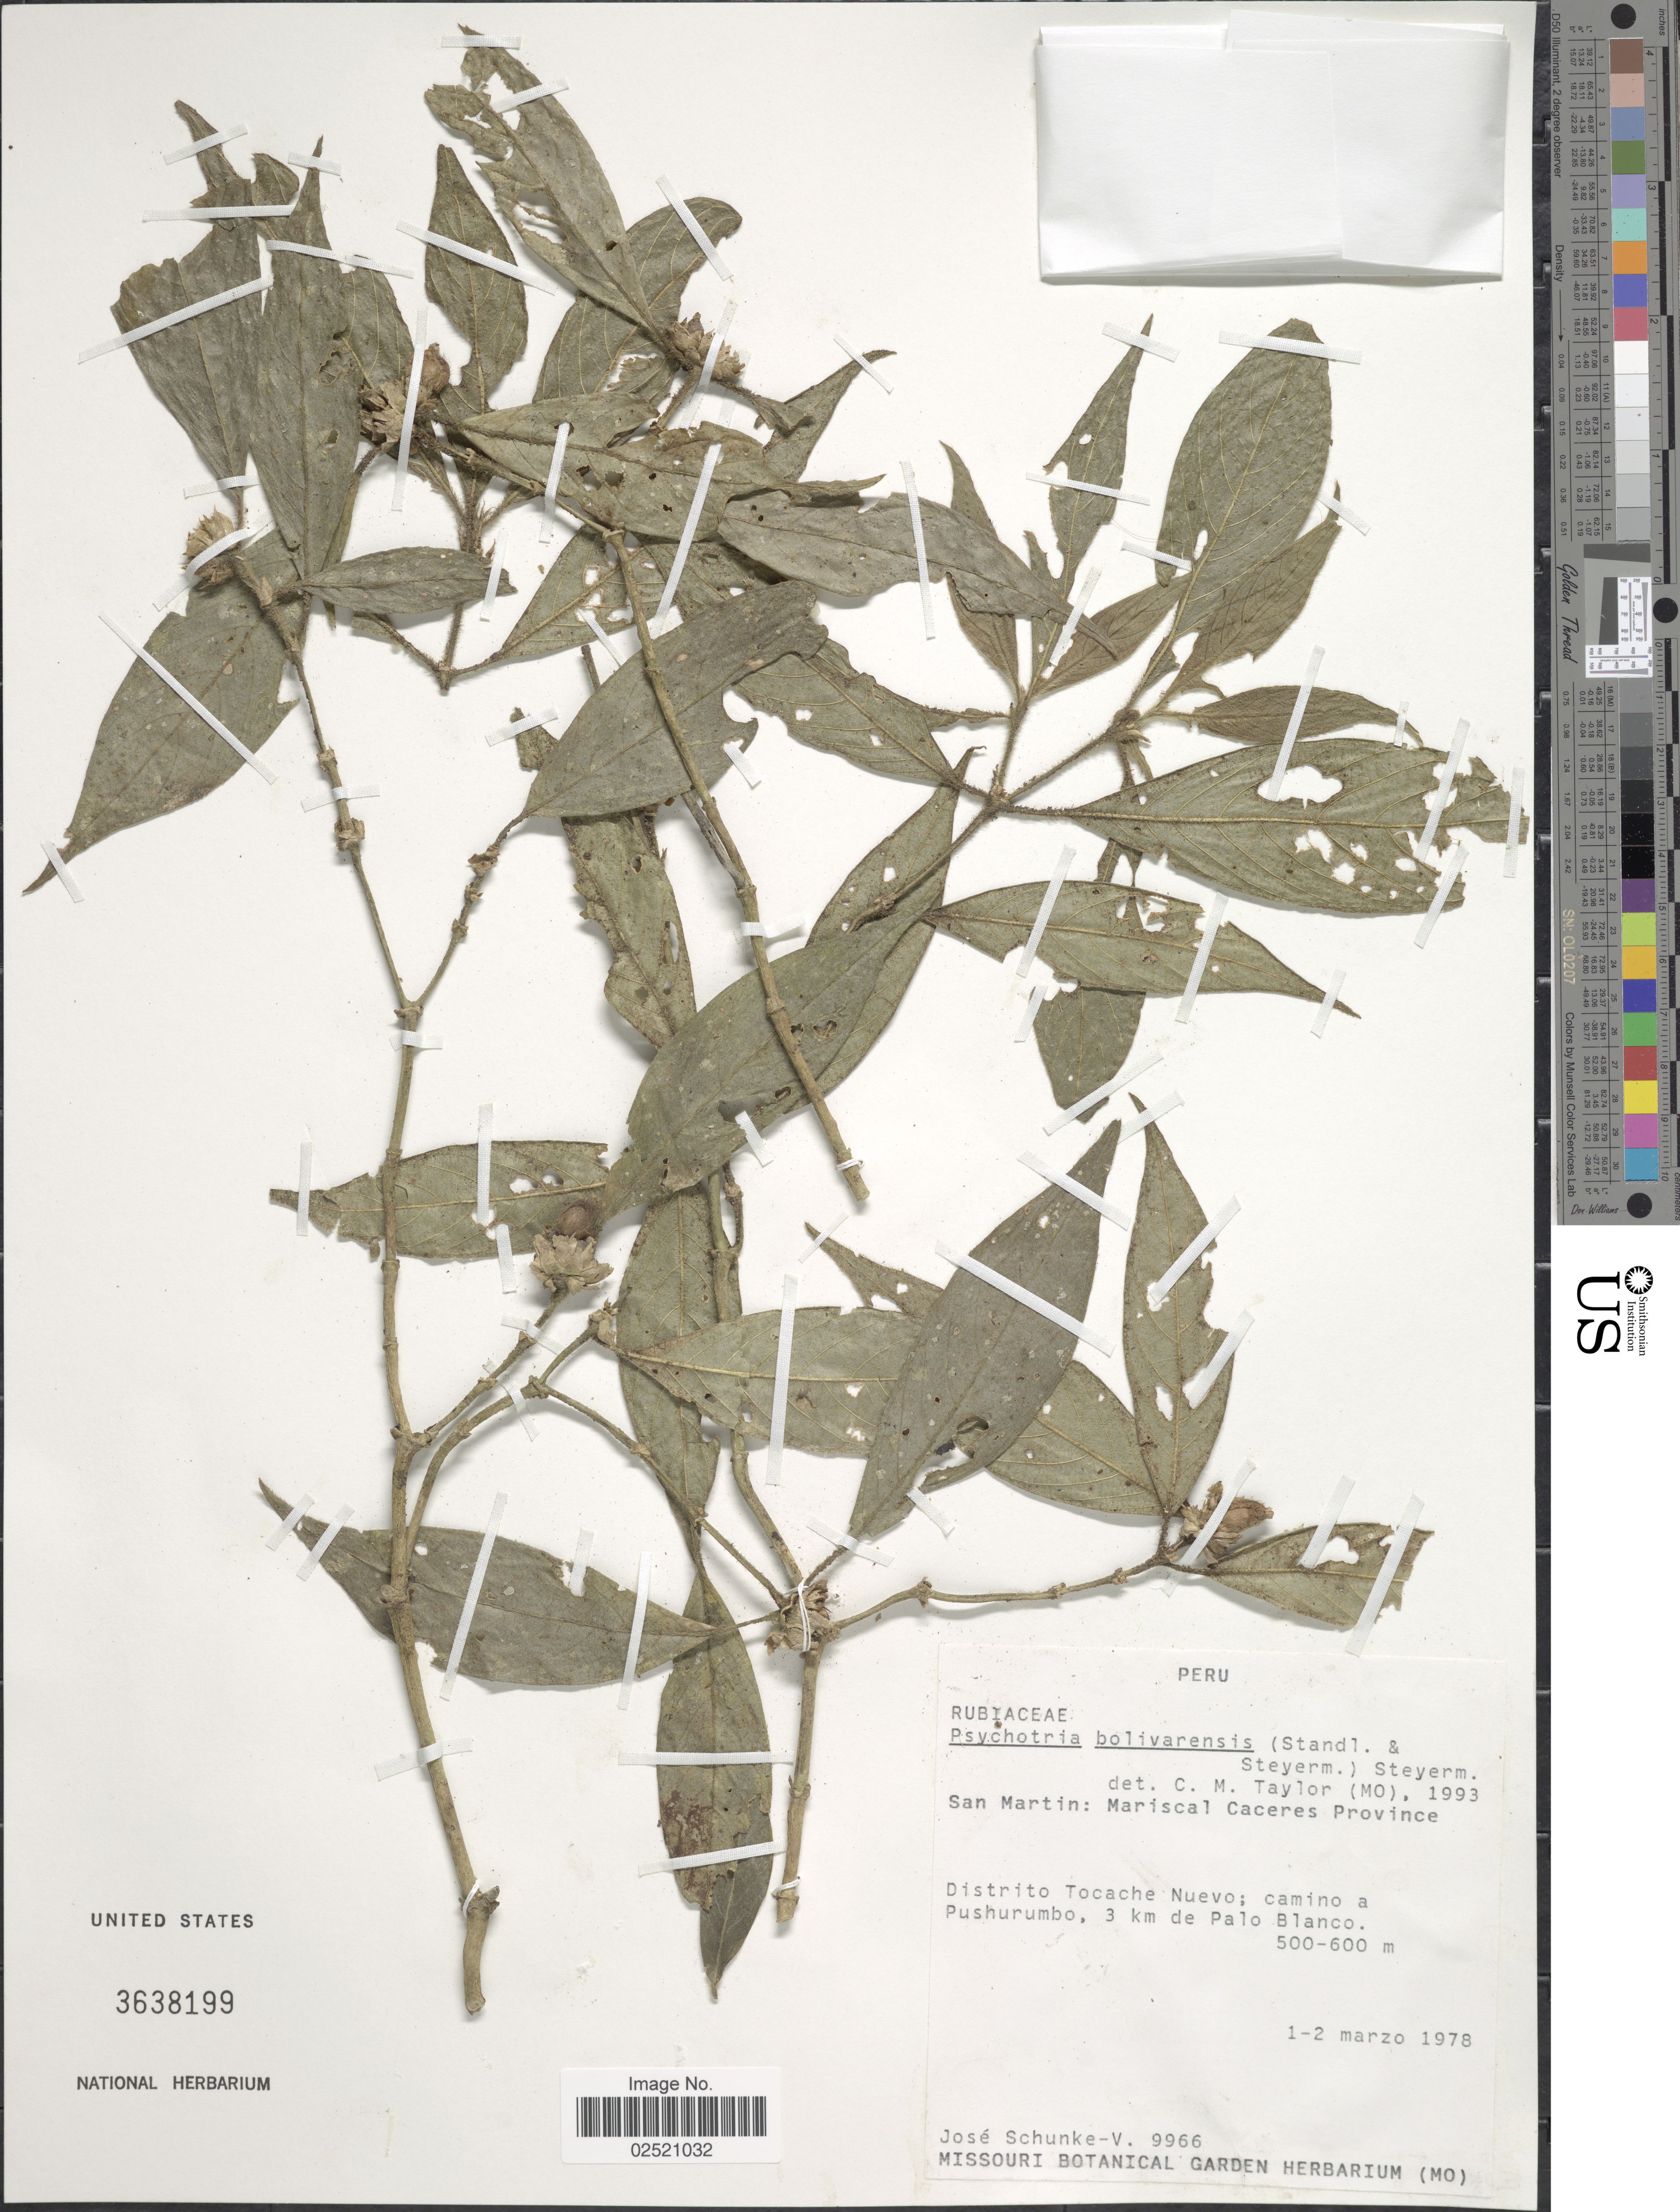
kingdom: Plantae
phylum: Tracheophyta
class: Magnoliopsida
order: Gentianales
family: Rubiaceae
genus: Psychotria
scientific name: Psychotria bolivariana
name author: Standl.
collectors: J. Schunke Vigo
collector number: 9966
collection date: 1978-03-01/1978-03-02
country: Peru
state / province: San Martín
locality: Mariscal Caceres Province, Distrito Tocache Nuevo; camino a Pushurumbo, 3 km de Palo Blanco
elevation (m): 500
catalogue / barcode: US 3638199